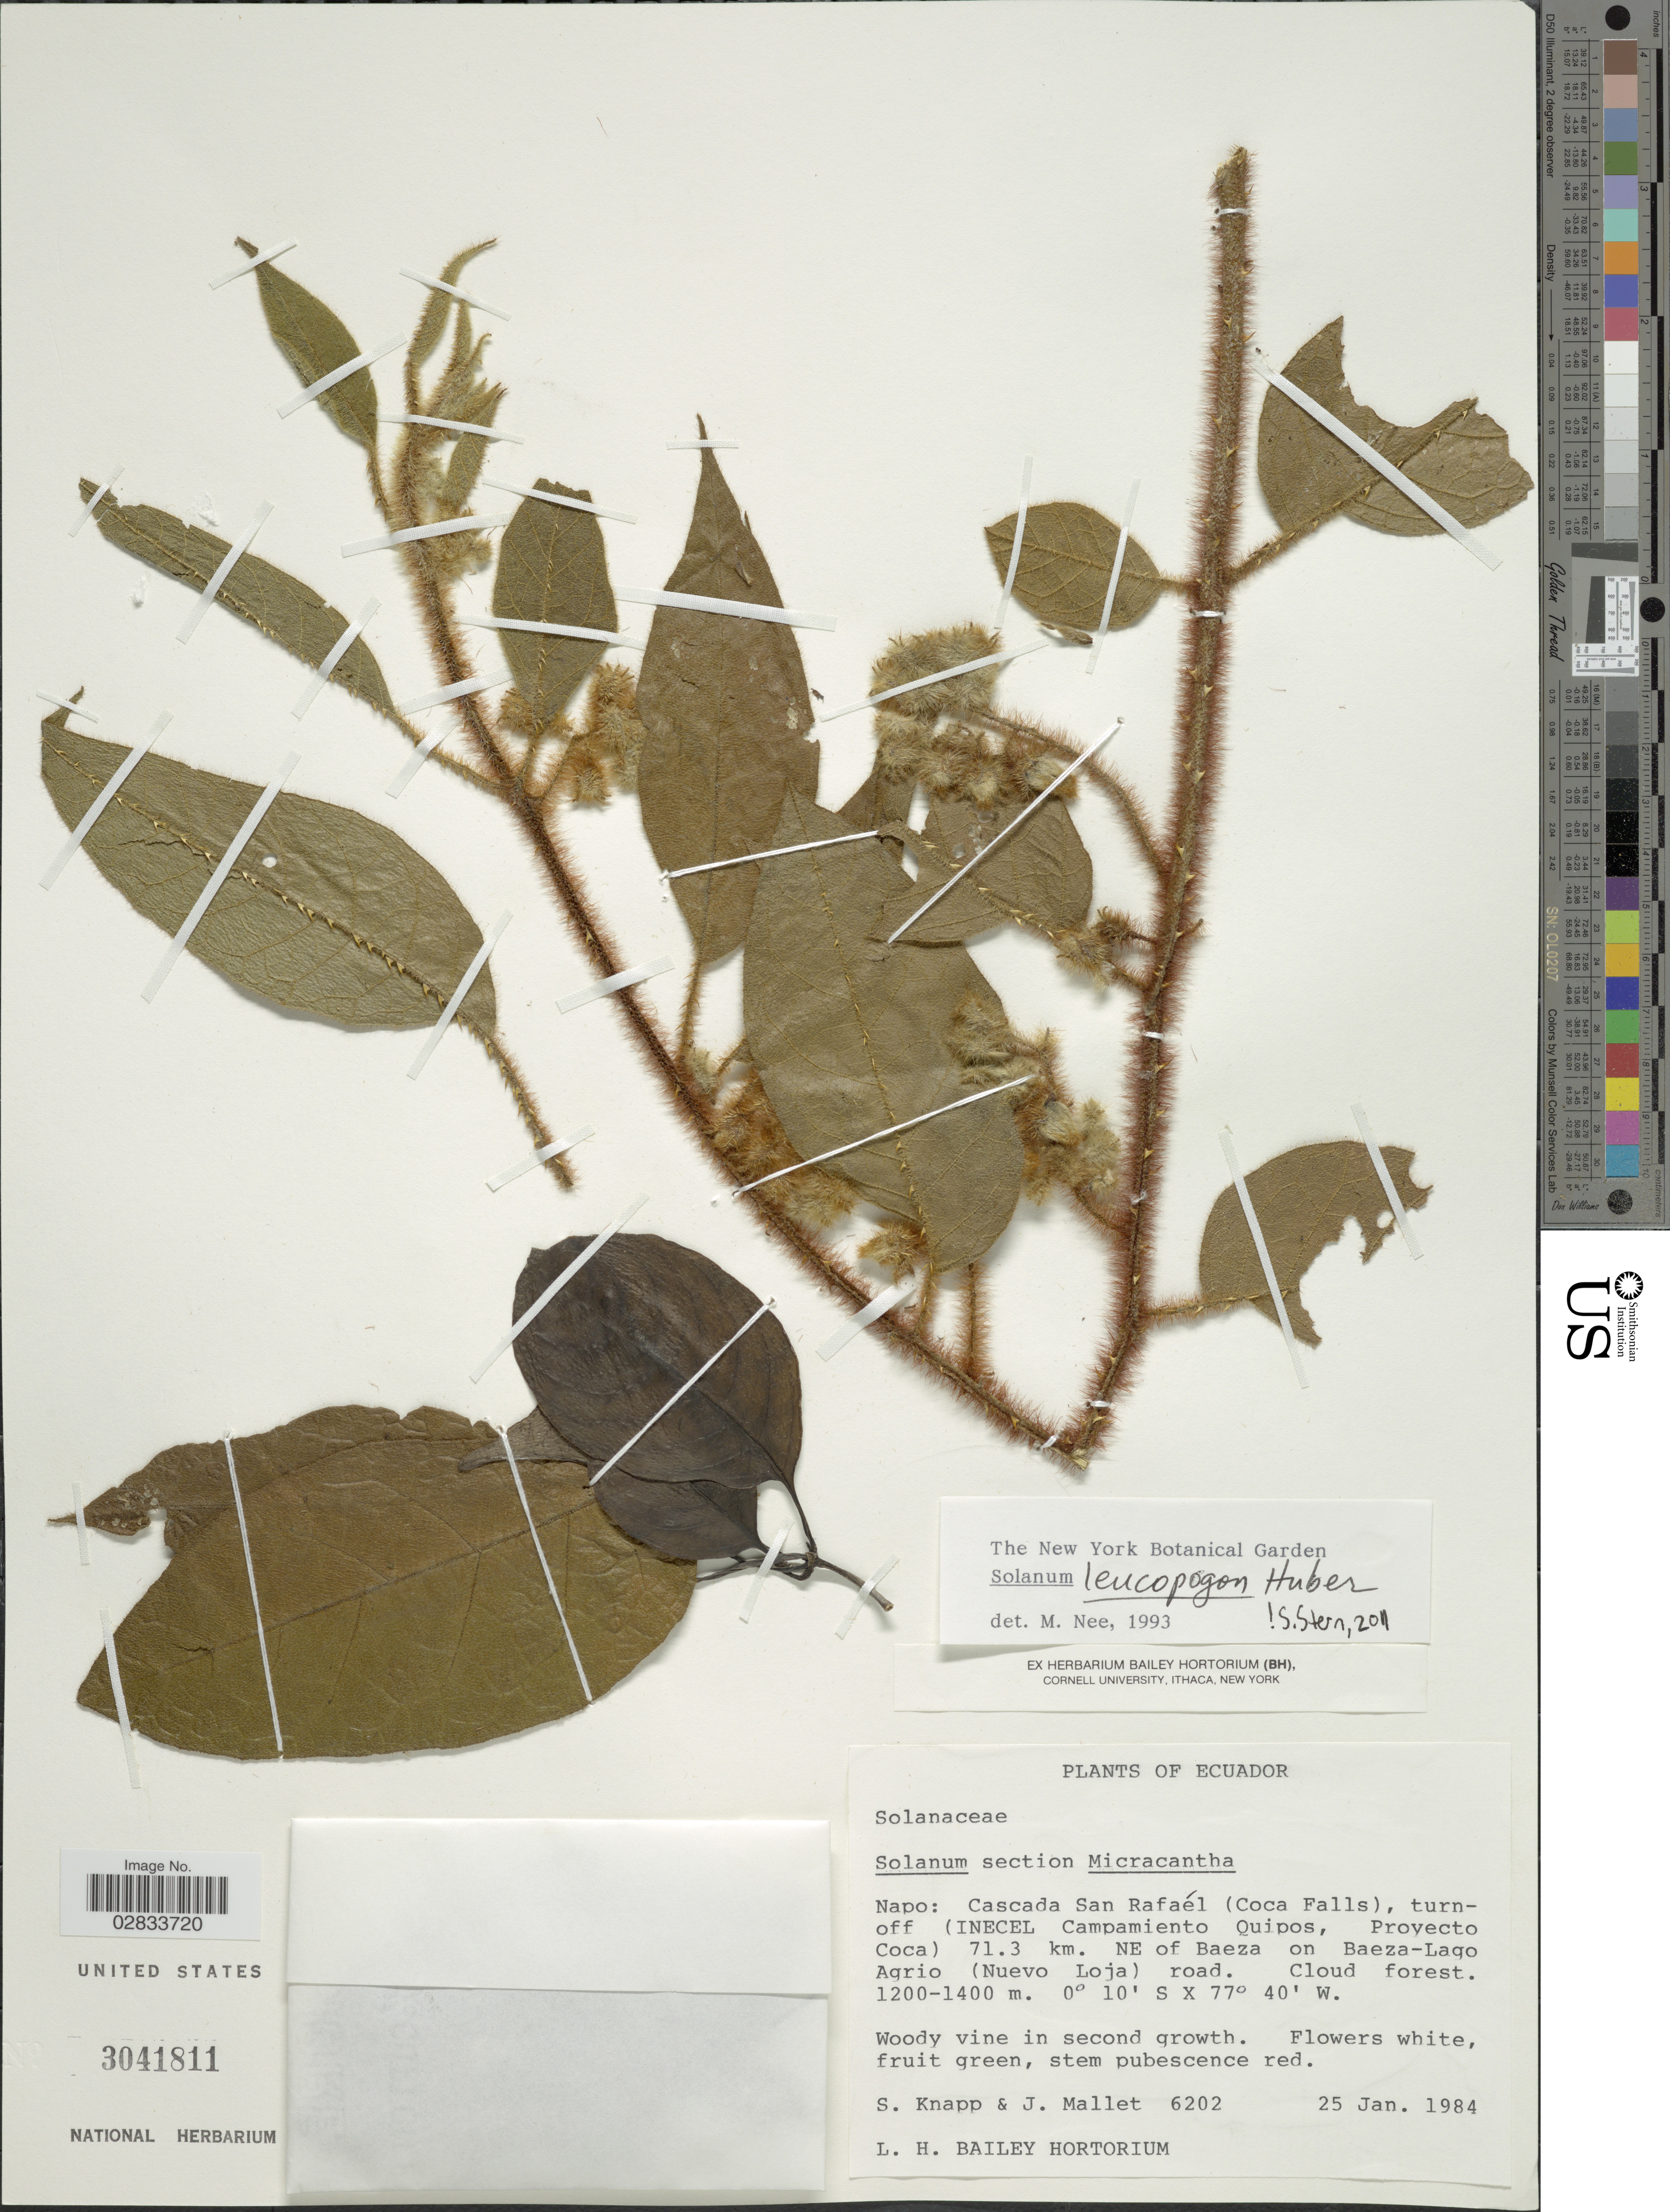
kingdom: Plantae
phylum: Tracheophyta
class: Magnoliopsida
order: Solanales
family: Solanaceae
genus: Solanum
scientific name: Solanum leucopogon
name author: Huber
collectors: S. Knapp & J. Mallet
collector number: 6202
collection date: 1984-01-25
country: Ecuador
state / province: Napo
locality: Napo: Cascada San Rafaél (Coca Falls), turnoff (INECEL Campamiento Quipos, Proyecto Coca) 71.3 km. NE of Baeza on Baeza-Lago Agrio (Nuevo Loja) road, Cloud forest.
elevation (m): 1200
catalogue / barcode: US 3041811